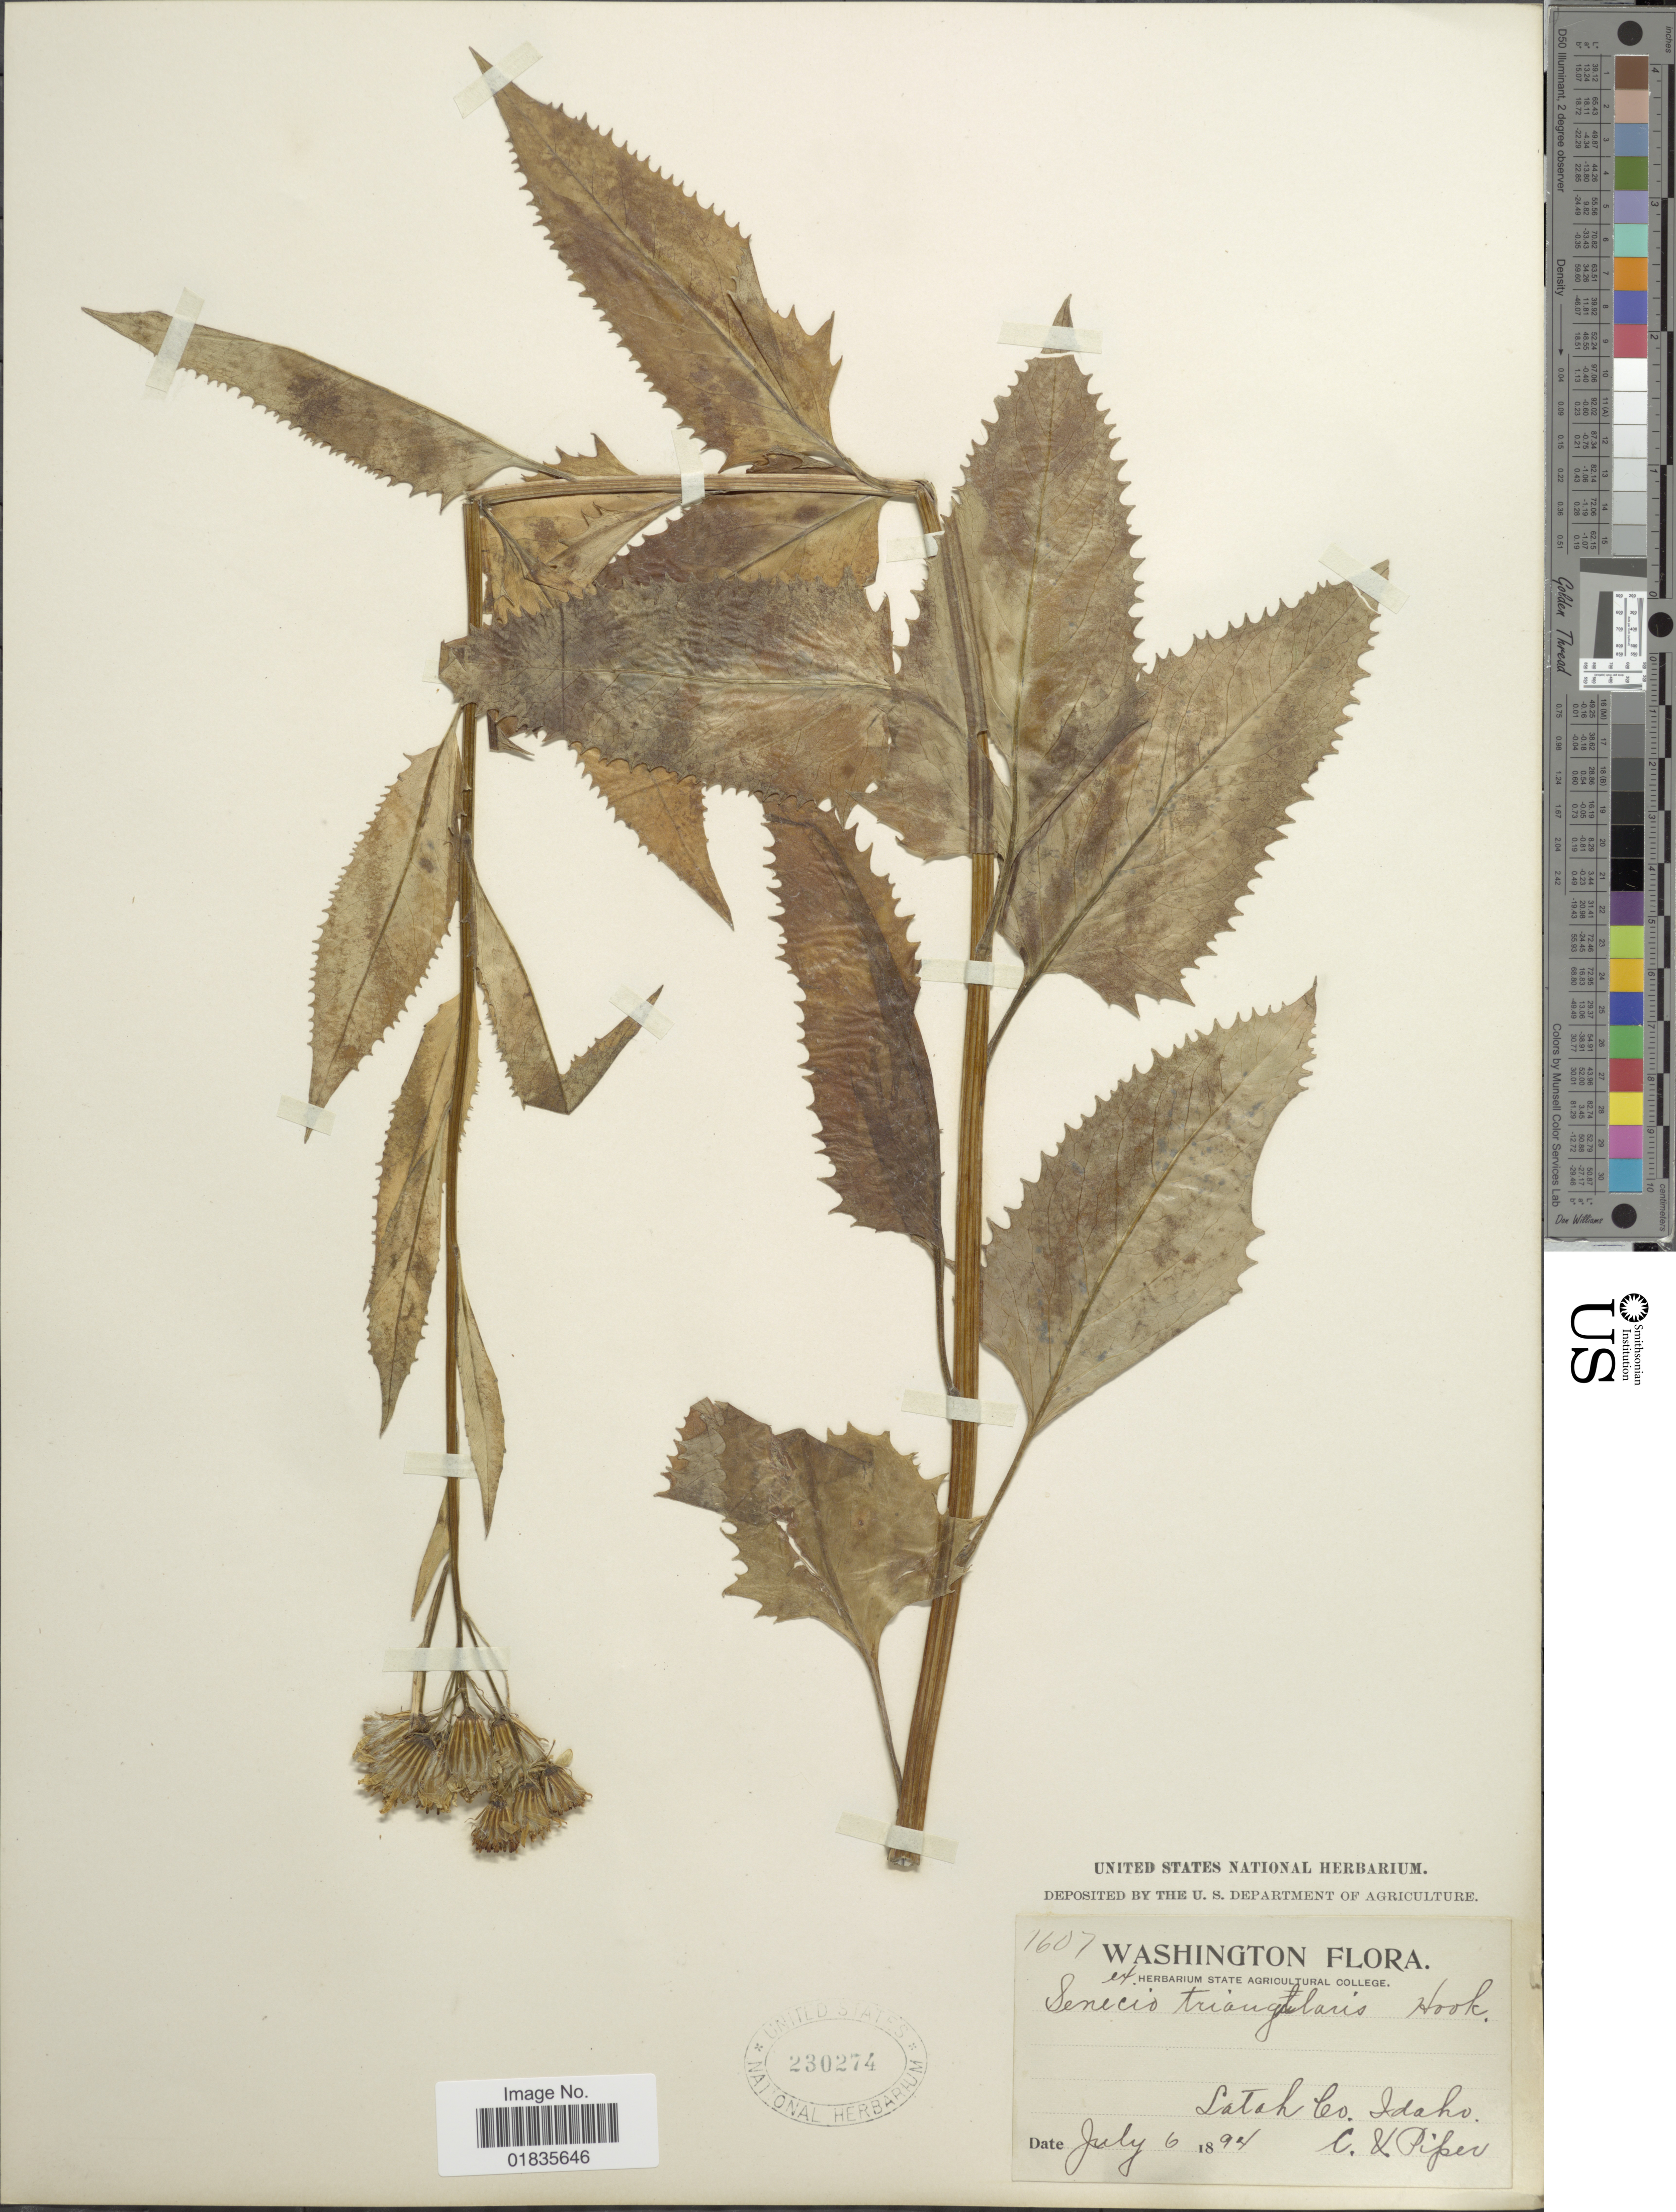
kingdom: Plantae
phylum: Tracheophyta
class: Magnoliopsida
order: Asterales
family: Asteraceae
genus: Senecio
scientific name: Senecio triangularis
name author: Hook.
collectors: C. V. Piper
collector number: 1607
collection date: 1894-07-06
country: United States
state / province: Idaho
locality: Latah Co., Idaho.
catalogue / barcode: US 230274